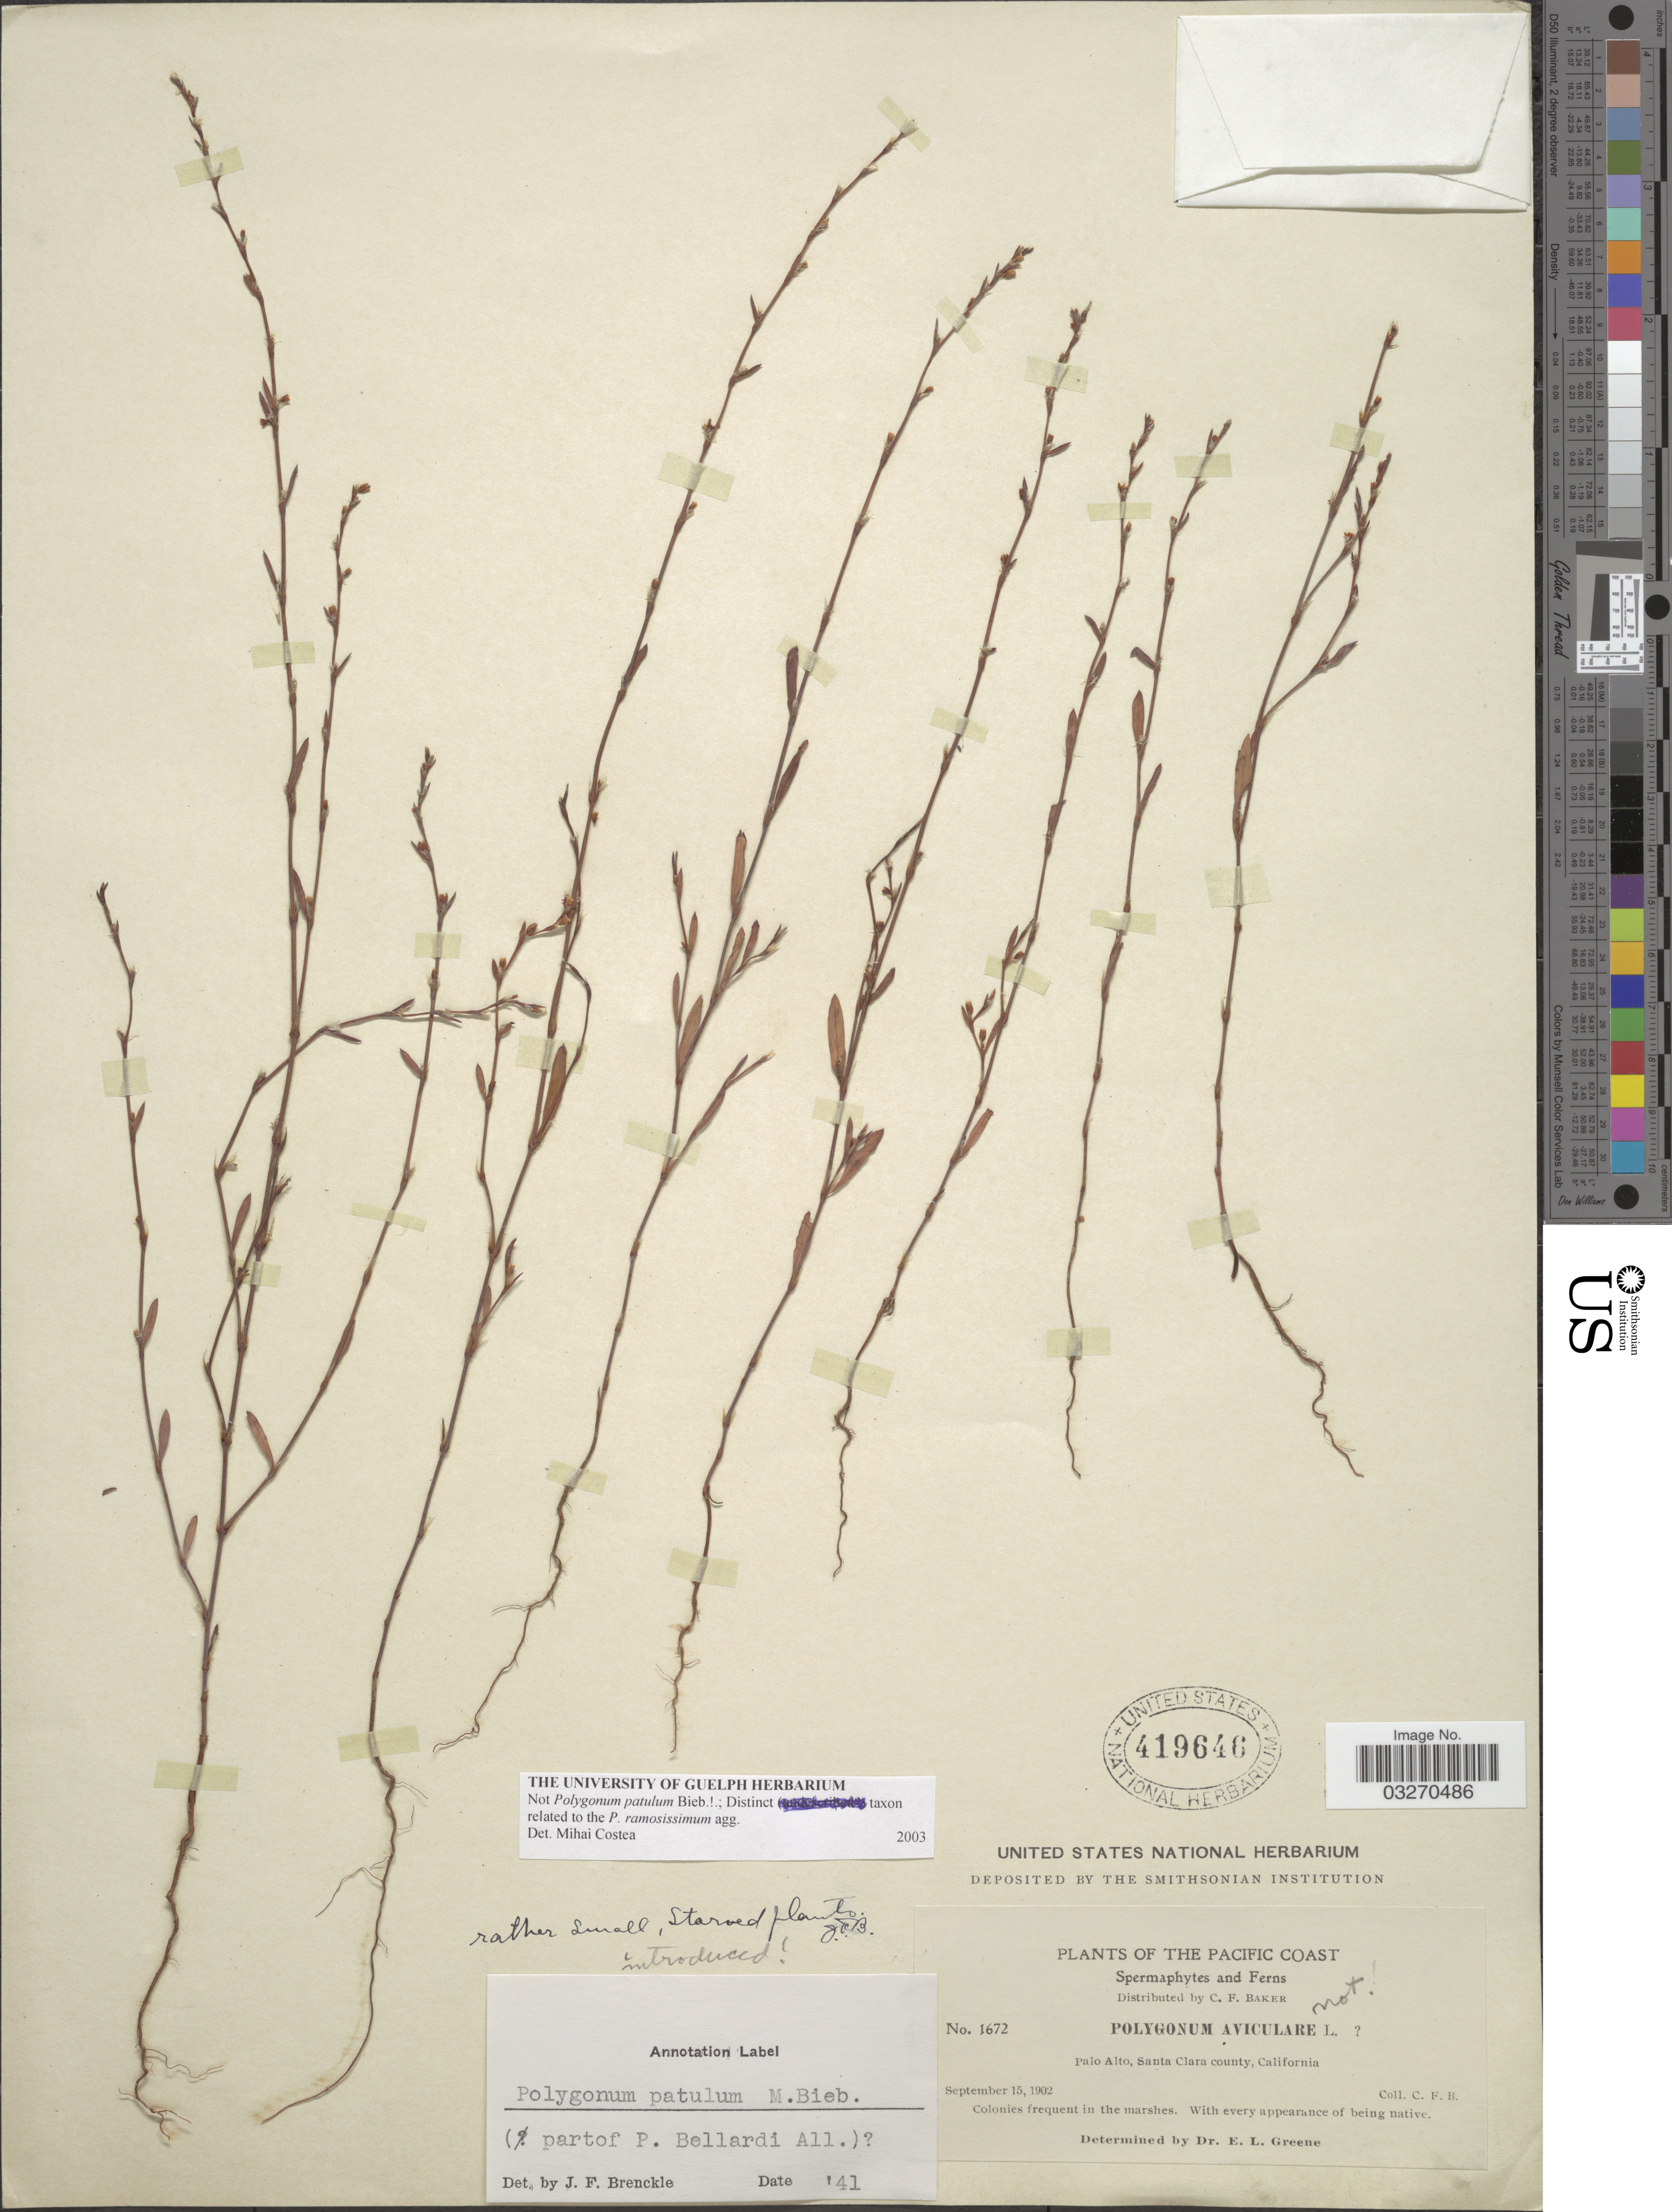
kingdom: Plantae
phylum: Tracheophyta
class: Magnoliopsida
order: Caryophyllales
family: Polygonaceae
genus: Polygonum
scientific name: Polygonum patulum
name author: M. Bieb.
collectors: C. F. Baker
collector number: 1672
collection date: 1902-09-15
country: United States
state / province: California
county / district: Santa Clara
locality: The Pacific Coast, Palo Alto, Santa Clara county.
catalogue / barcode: US 419646